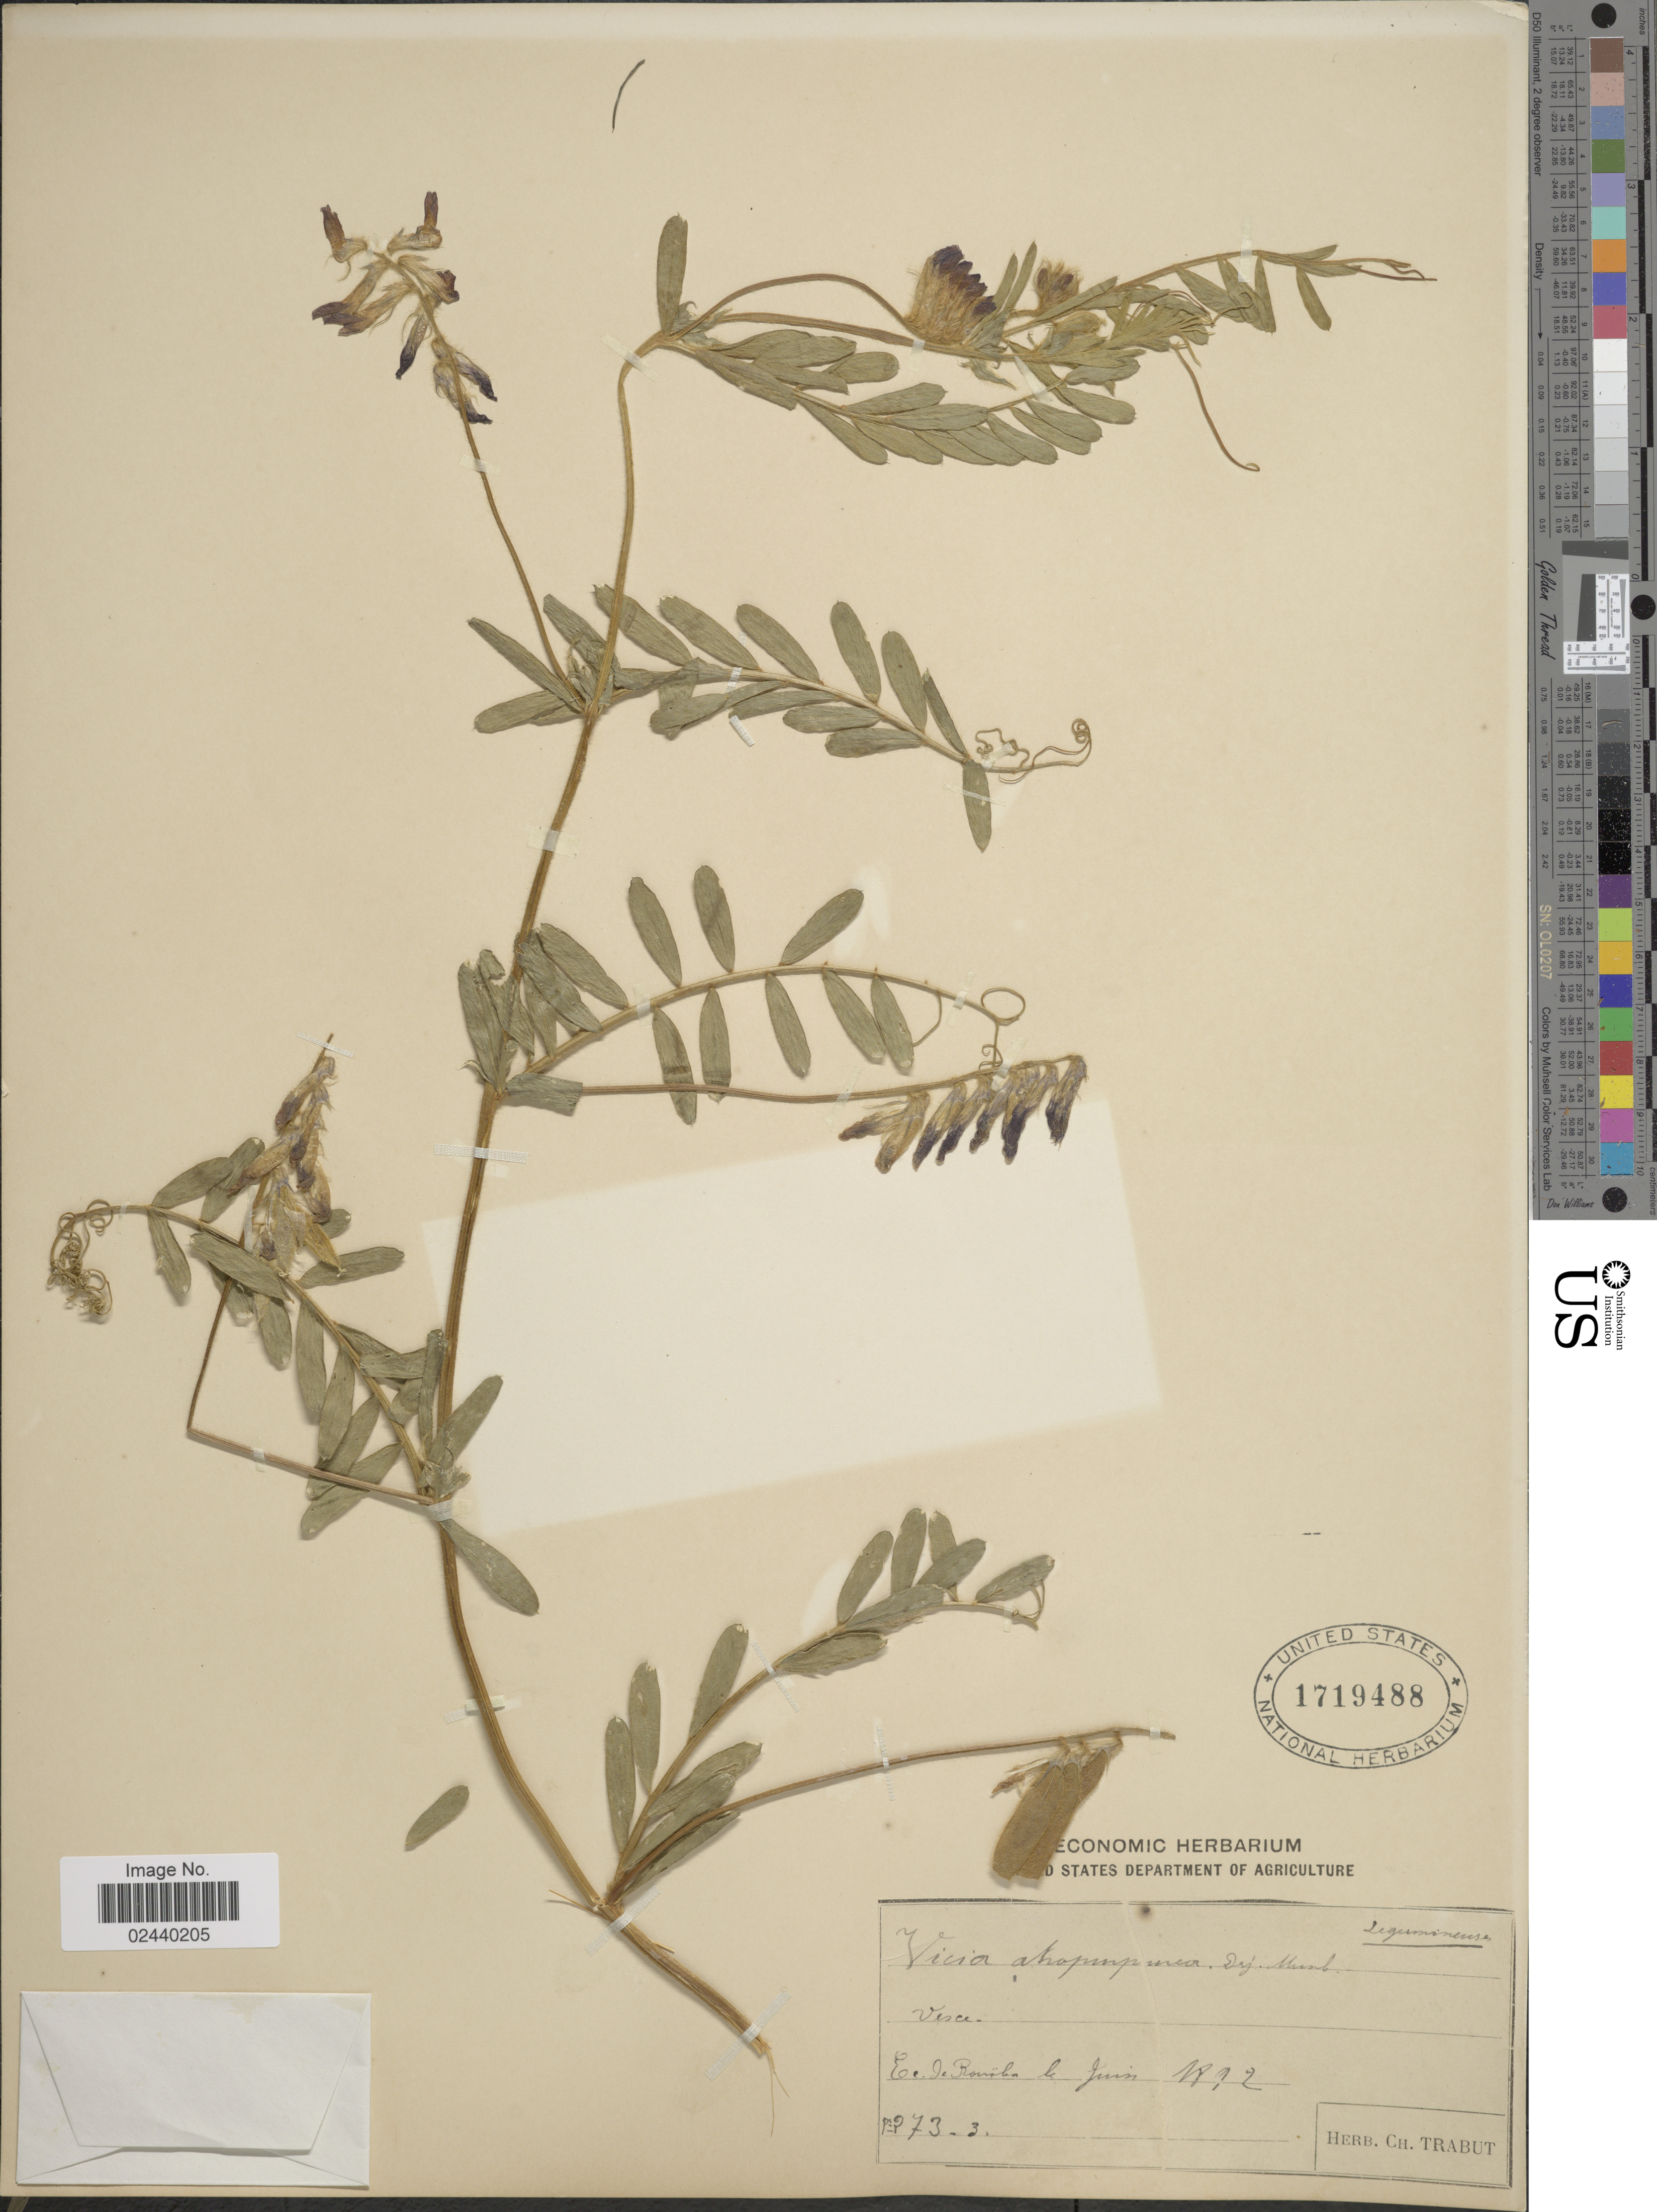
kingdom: Plantae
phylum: Tracheophyta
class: Magnoliopsida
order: Fabales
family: Fabaceae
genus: Vicia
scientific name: Vicia atropurpurea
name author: Desf.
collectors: Ex herb. Ch. Trabut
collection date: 1892-06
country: Algeria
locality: Ee. de Rouïba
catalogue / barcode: US 1719488